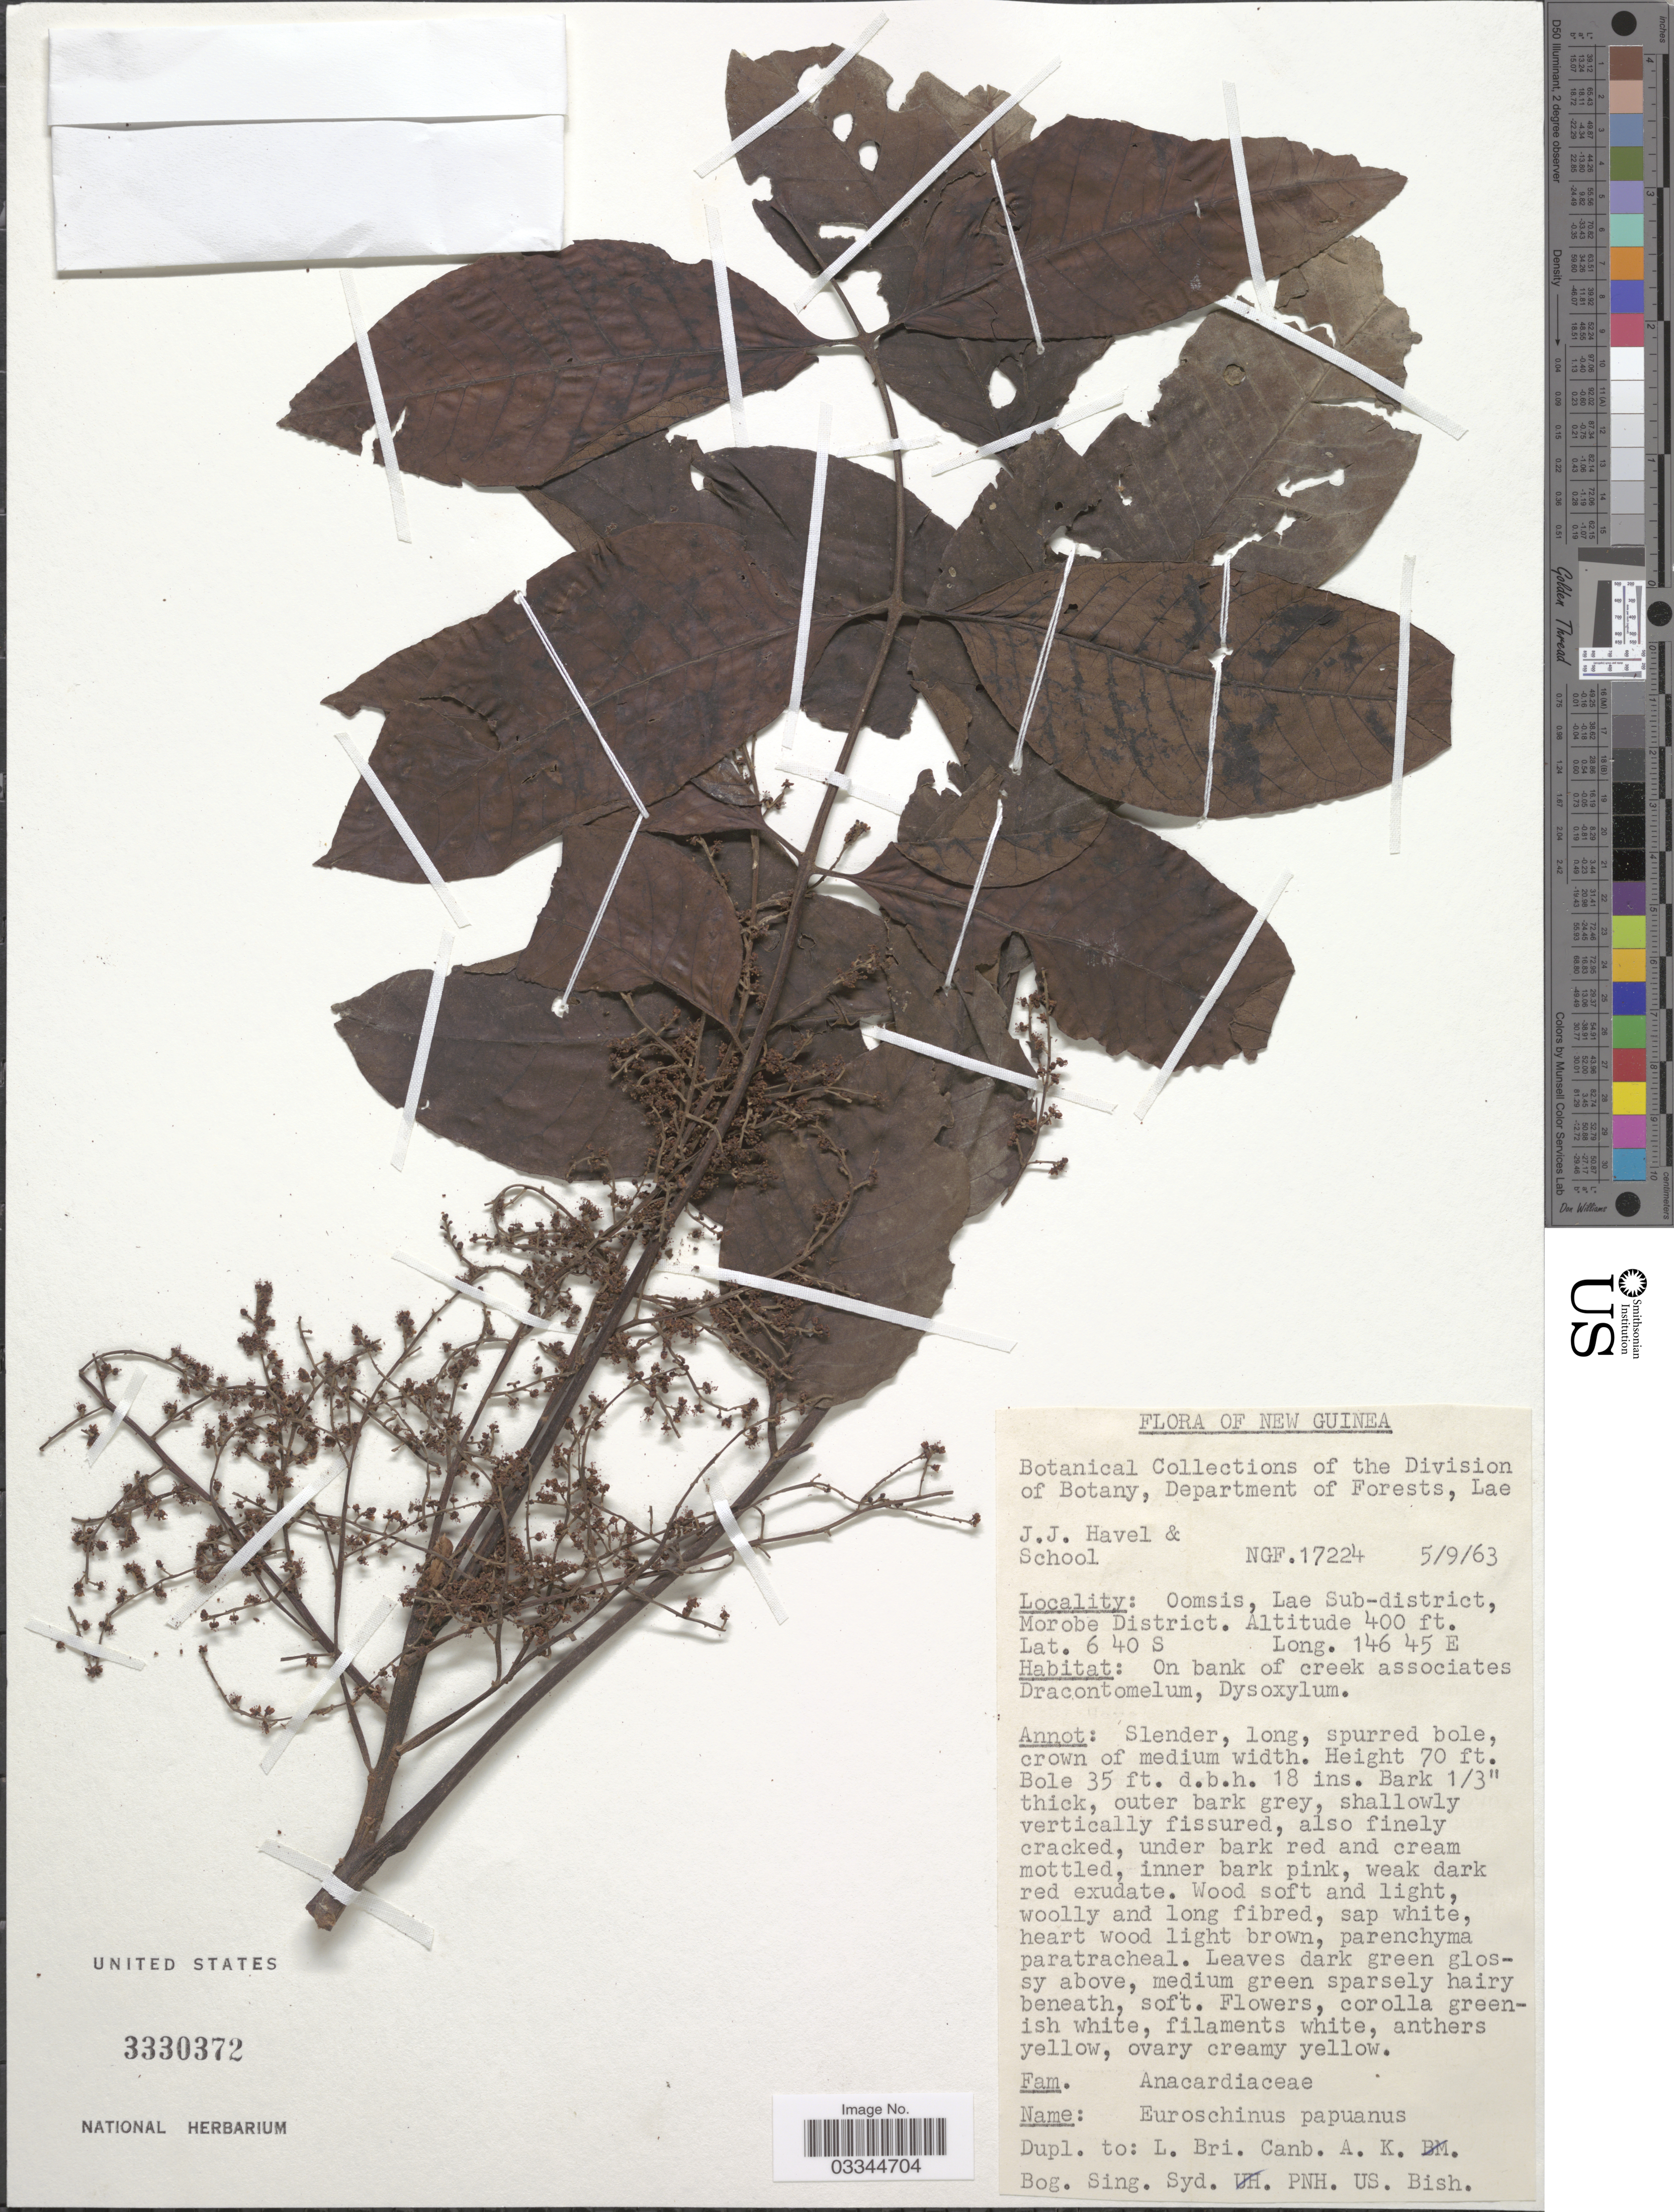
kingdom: Plantae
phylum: Tracheophyta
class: Magnoliopsida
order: Sapindales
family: Anacardiaceae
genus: Euroschinus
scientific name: Euroschinus papuanus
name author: Merr. & L.M. Perry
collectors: J. Havel & School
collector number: NGF17224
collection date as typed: Transcribed d/m/y: 5/9/63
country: Papua New Guinea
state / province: Morobe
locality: New Guinea, Oomsis Creek, Lae Sub-district, Morobe District.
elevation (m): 122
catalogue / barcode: US 3330372